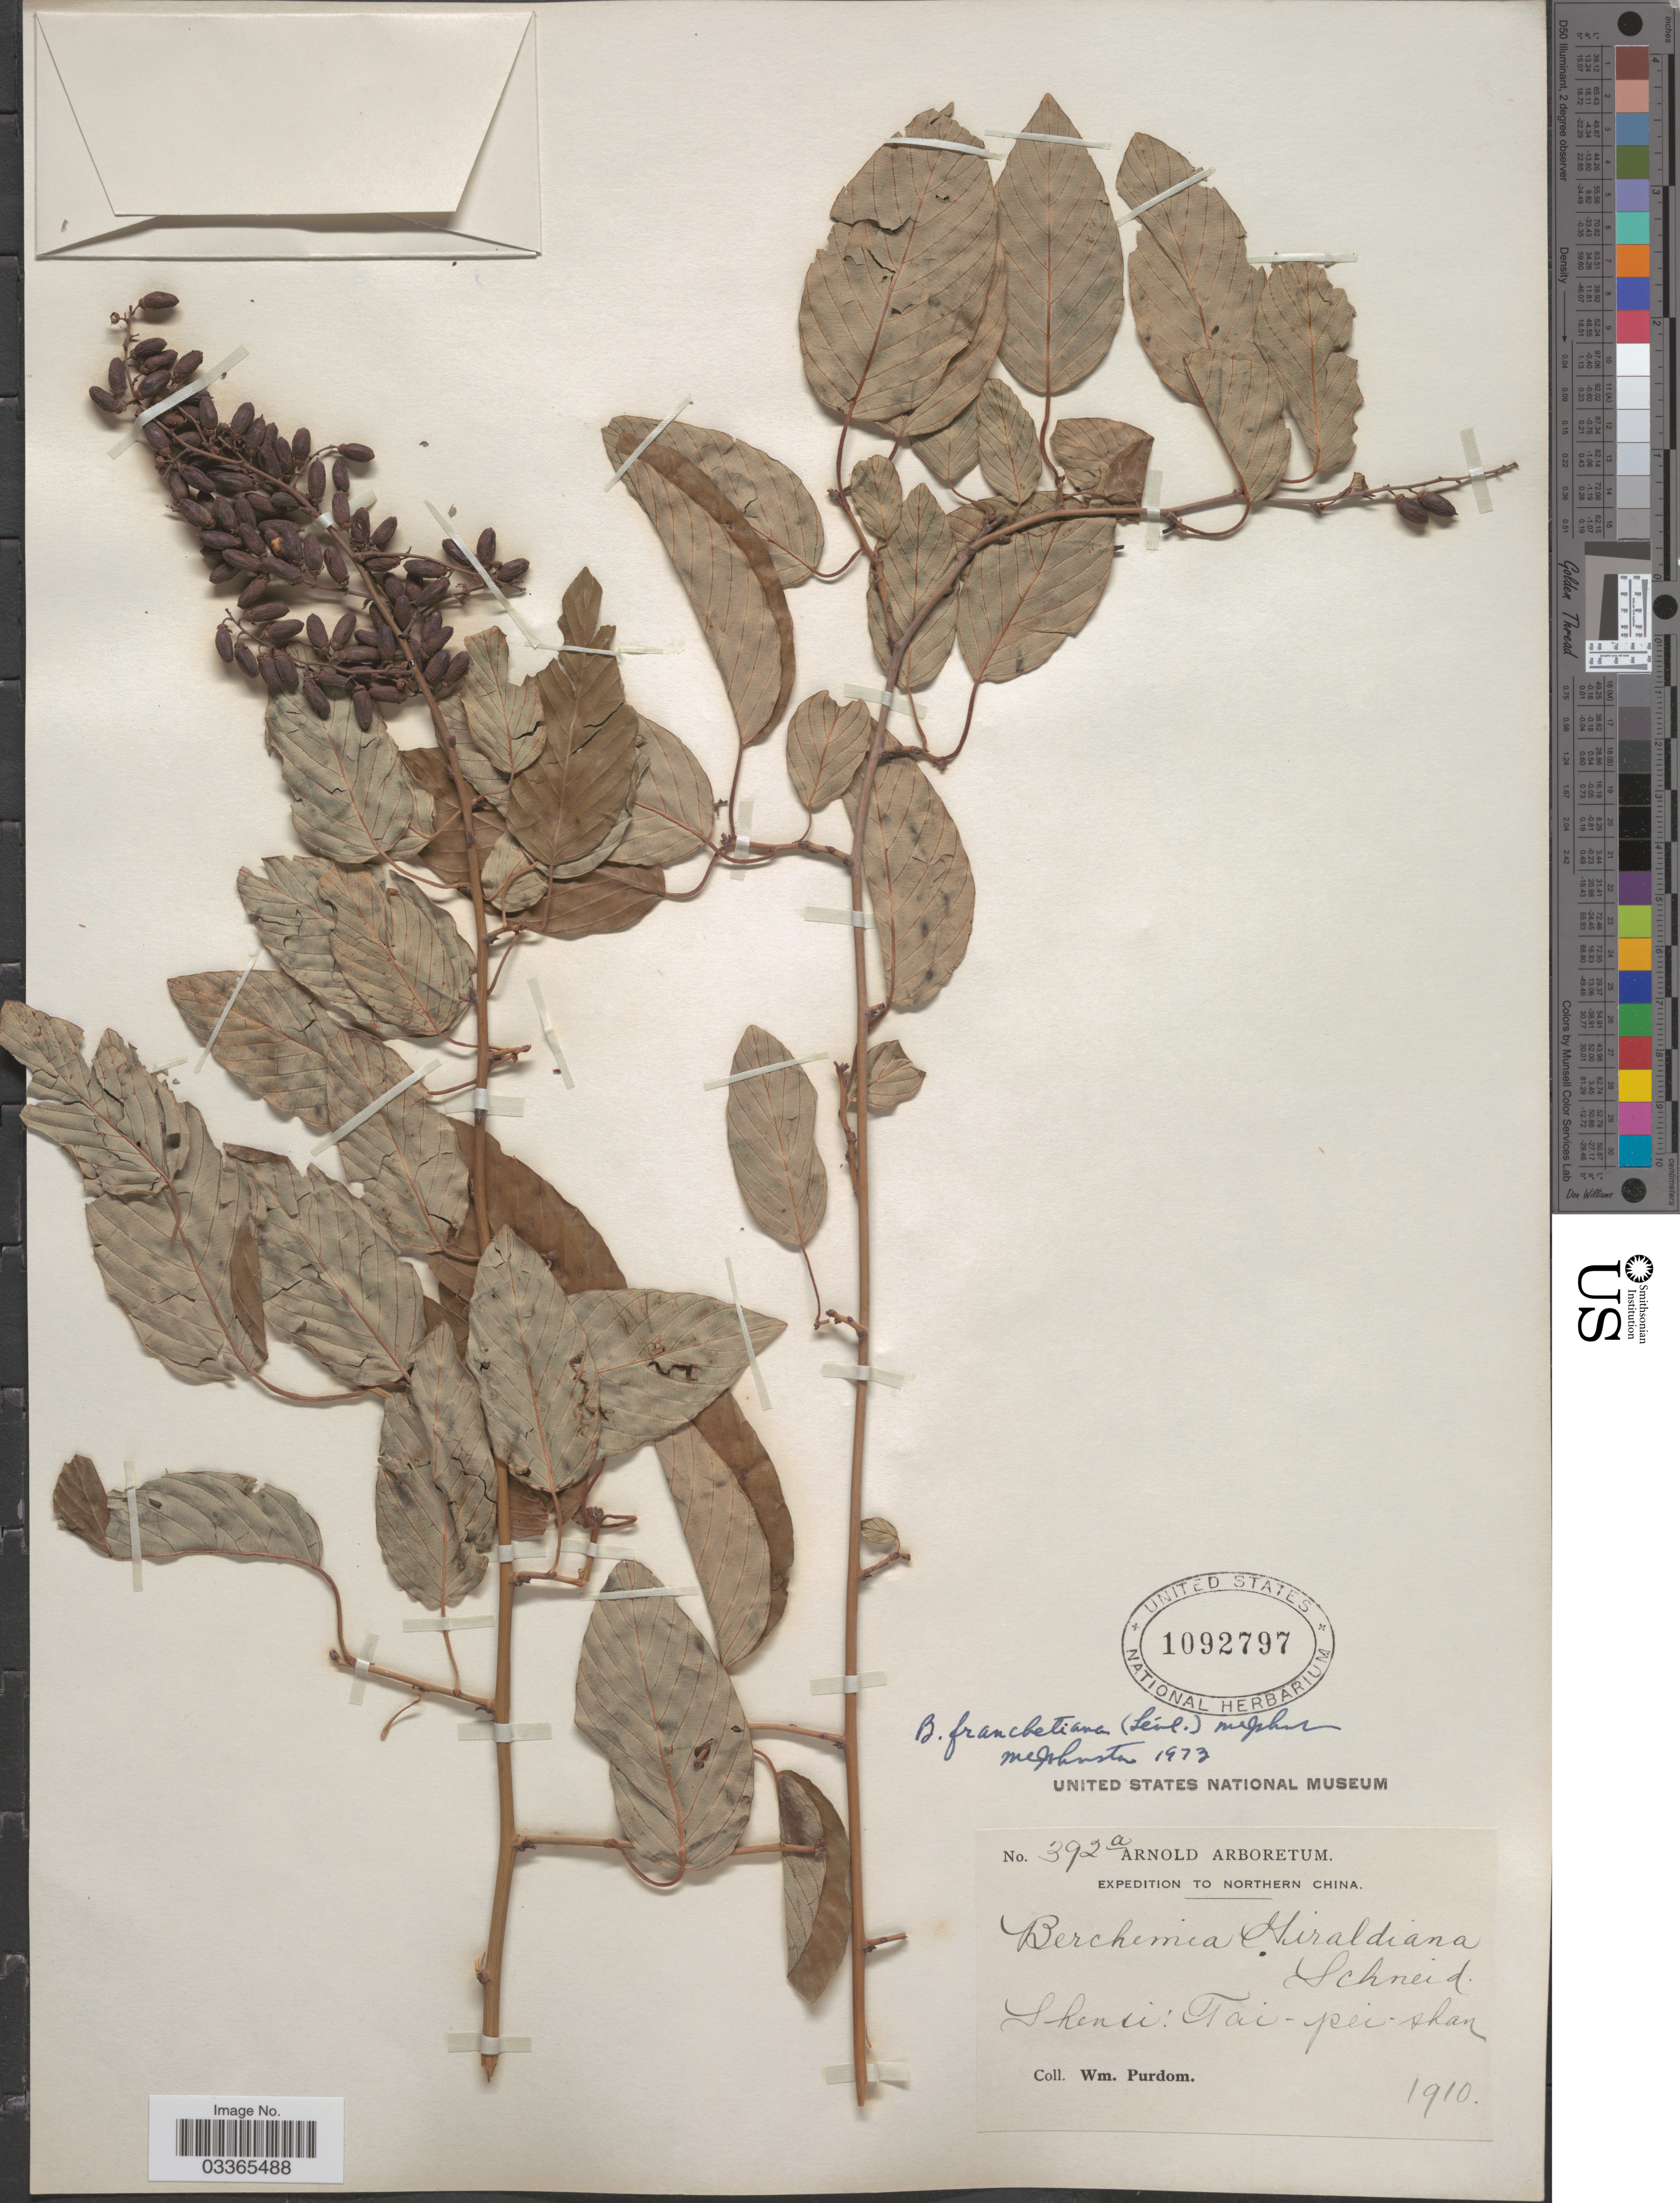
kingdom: Plantae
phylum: Tracheophyta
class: Magnoliopsida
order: Rosales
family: Rhamnaceae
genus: Berchemia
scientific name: Berchemia franchetiana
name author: (H. Lév.) H.H. Pham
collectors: W. Purdom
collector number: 392a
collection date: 1910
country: China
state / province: Shaanxi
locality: Northern China. Shensi: Tai-pei-shan.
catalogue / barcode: US 1092797